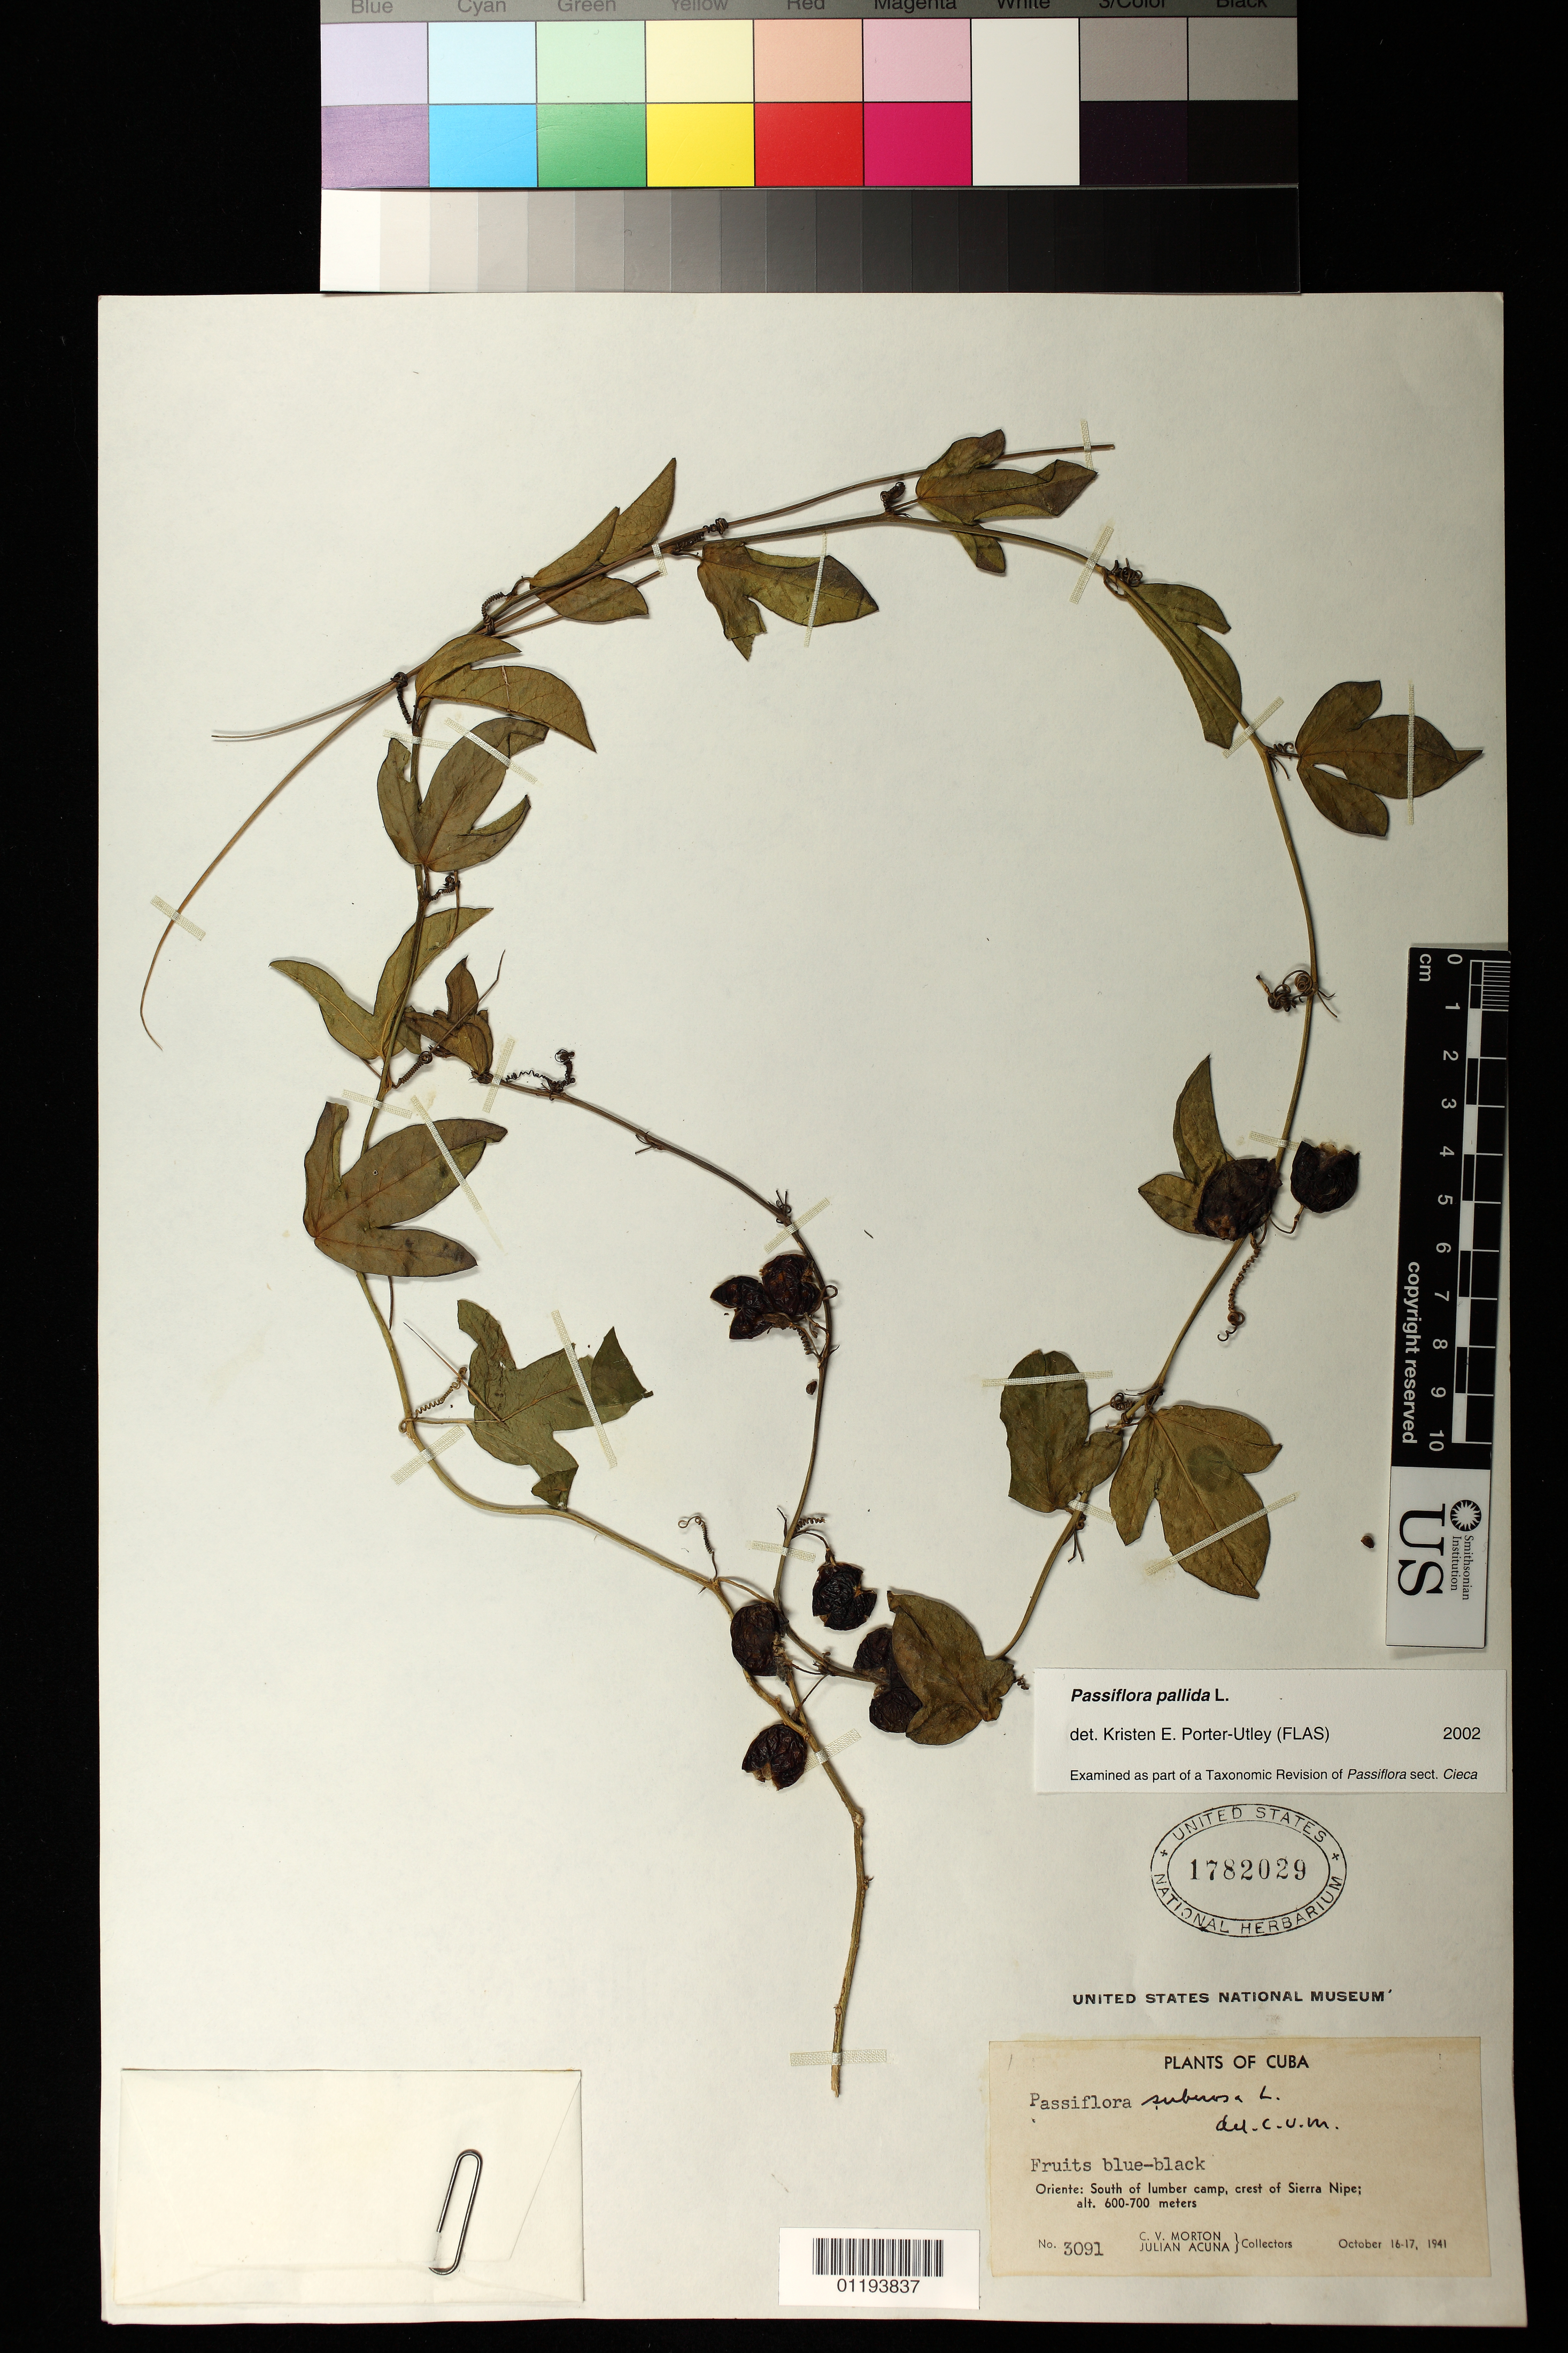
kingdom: Plantae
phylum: Tracheophyta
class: Magnoliopsida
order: Malpighiales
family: Passifloraceae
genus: Passiflora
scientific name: Passiflora pallida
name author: L.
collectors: C. V. Morton & J. B. Acuña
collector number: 3091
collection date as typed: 1941 Oct 16 1941 Oct 17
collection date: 1941-10-16/1941-10-17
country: Cuba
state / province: Holguin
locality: Oriente: South of lumber camp, crest of Sierra Nipe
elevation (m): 600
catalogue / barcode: US 1782029